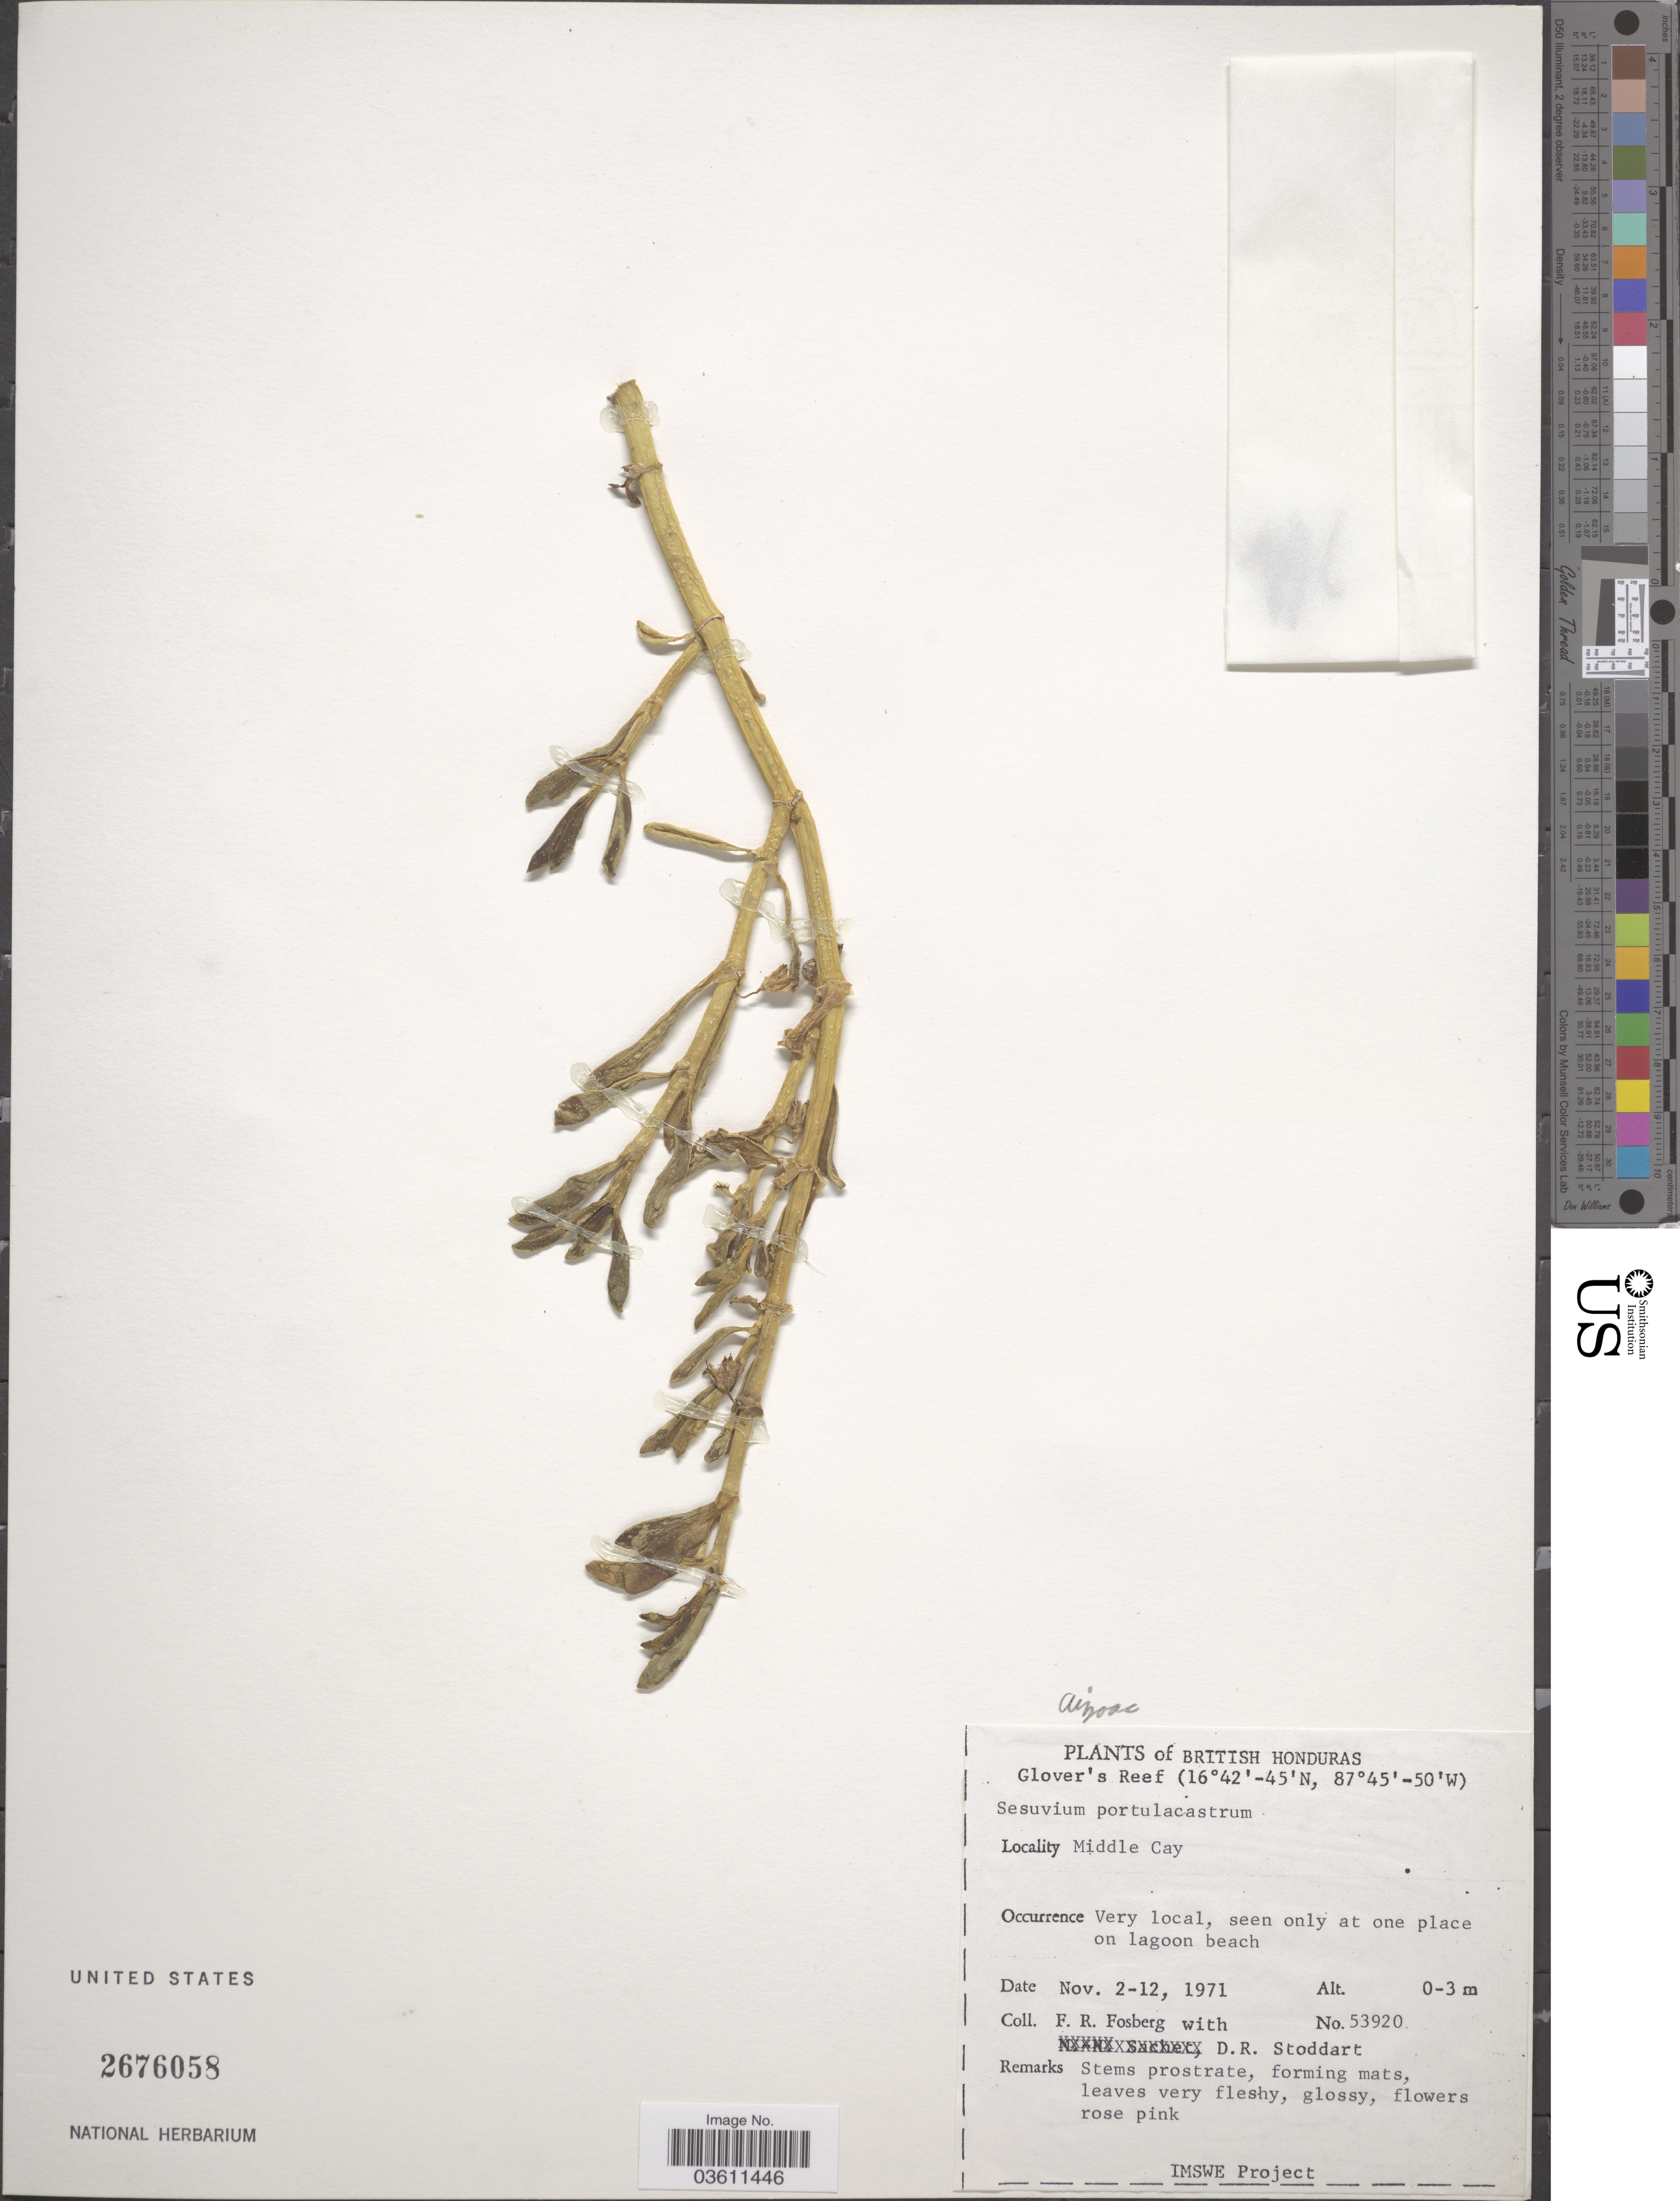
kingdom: Plantae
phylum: Tracheophyta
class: Magnoliopsida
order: Caryophyllales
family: Aizoaceae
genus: Sesuvium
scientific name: Sesuvium portulacastrum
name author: (L.) L.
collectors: F. R. Fosberg & D. R. Stoddart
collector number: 53920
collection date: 1971-11-02/1971-11-12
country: Belize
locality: British Honduras. Middle Cay.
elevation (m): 0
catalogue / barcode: US 2676058